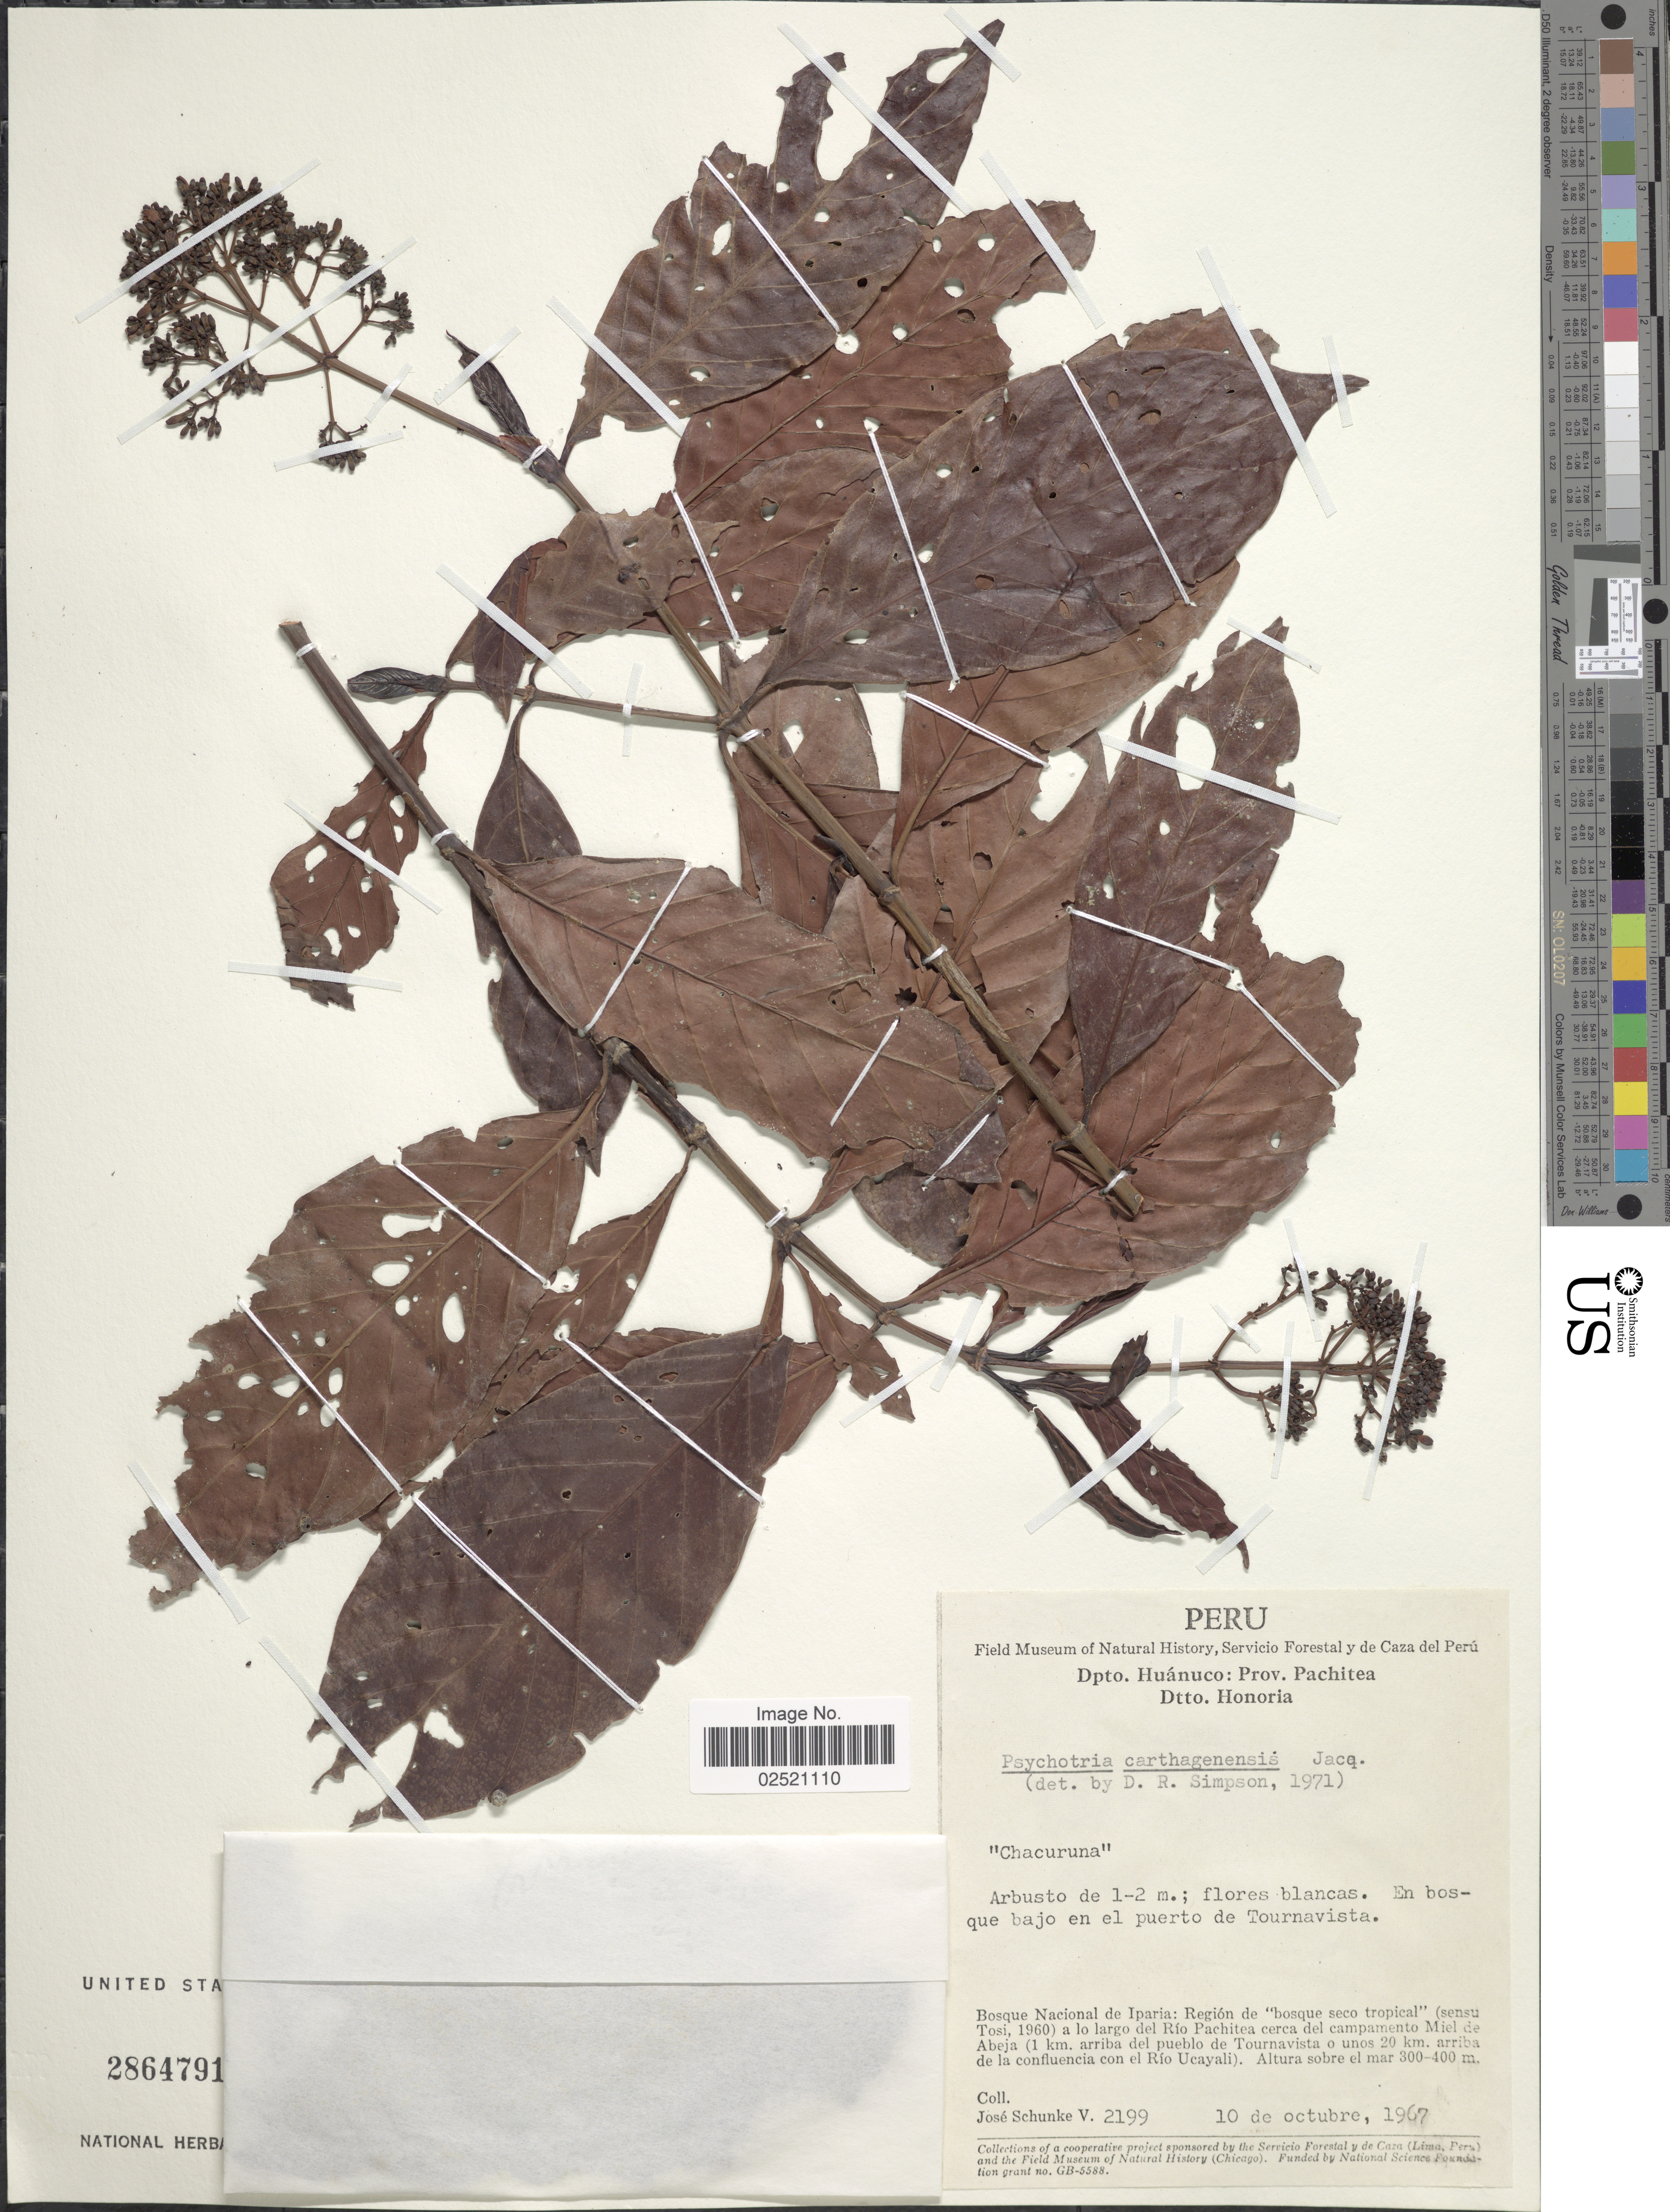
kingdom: Plantae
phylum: Tracheophyta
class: Magnoliopsida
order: Gentianales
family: Rubiaceae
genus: Psychotria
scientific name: Psychotria carthagenensis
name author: Jacq.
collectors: J. Schunke Vigo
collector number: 2199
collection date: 1967-10-10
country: Peru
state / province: Huánuco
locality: Prov. Pachitea, Dtto. Honoria, Bosque Nacional de Iparia: Region de "bosque seco tropical" (sensu Tosi, 1960) a lo largo del Rio Pachitea cerca del campamento Miel de Abeja (1 km. arriba del pueblo de Tournavista o unos 20 km. arriba de la confluencia con el Rio Ucayali)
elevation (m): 300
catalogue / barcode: US 2864791